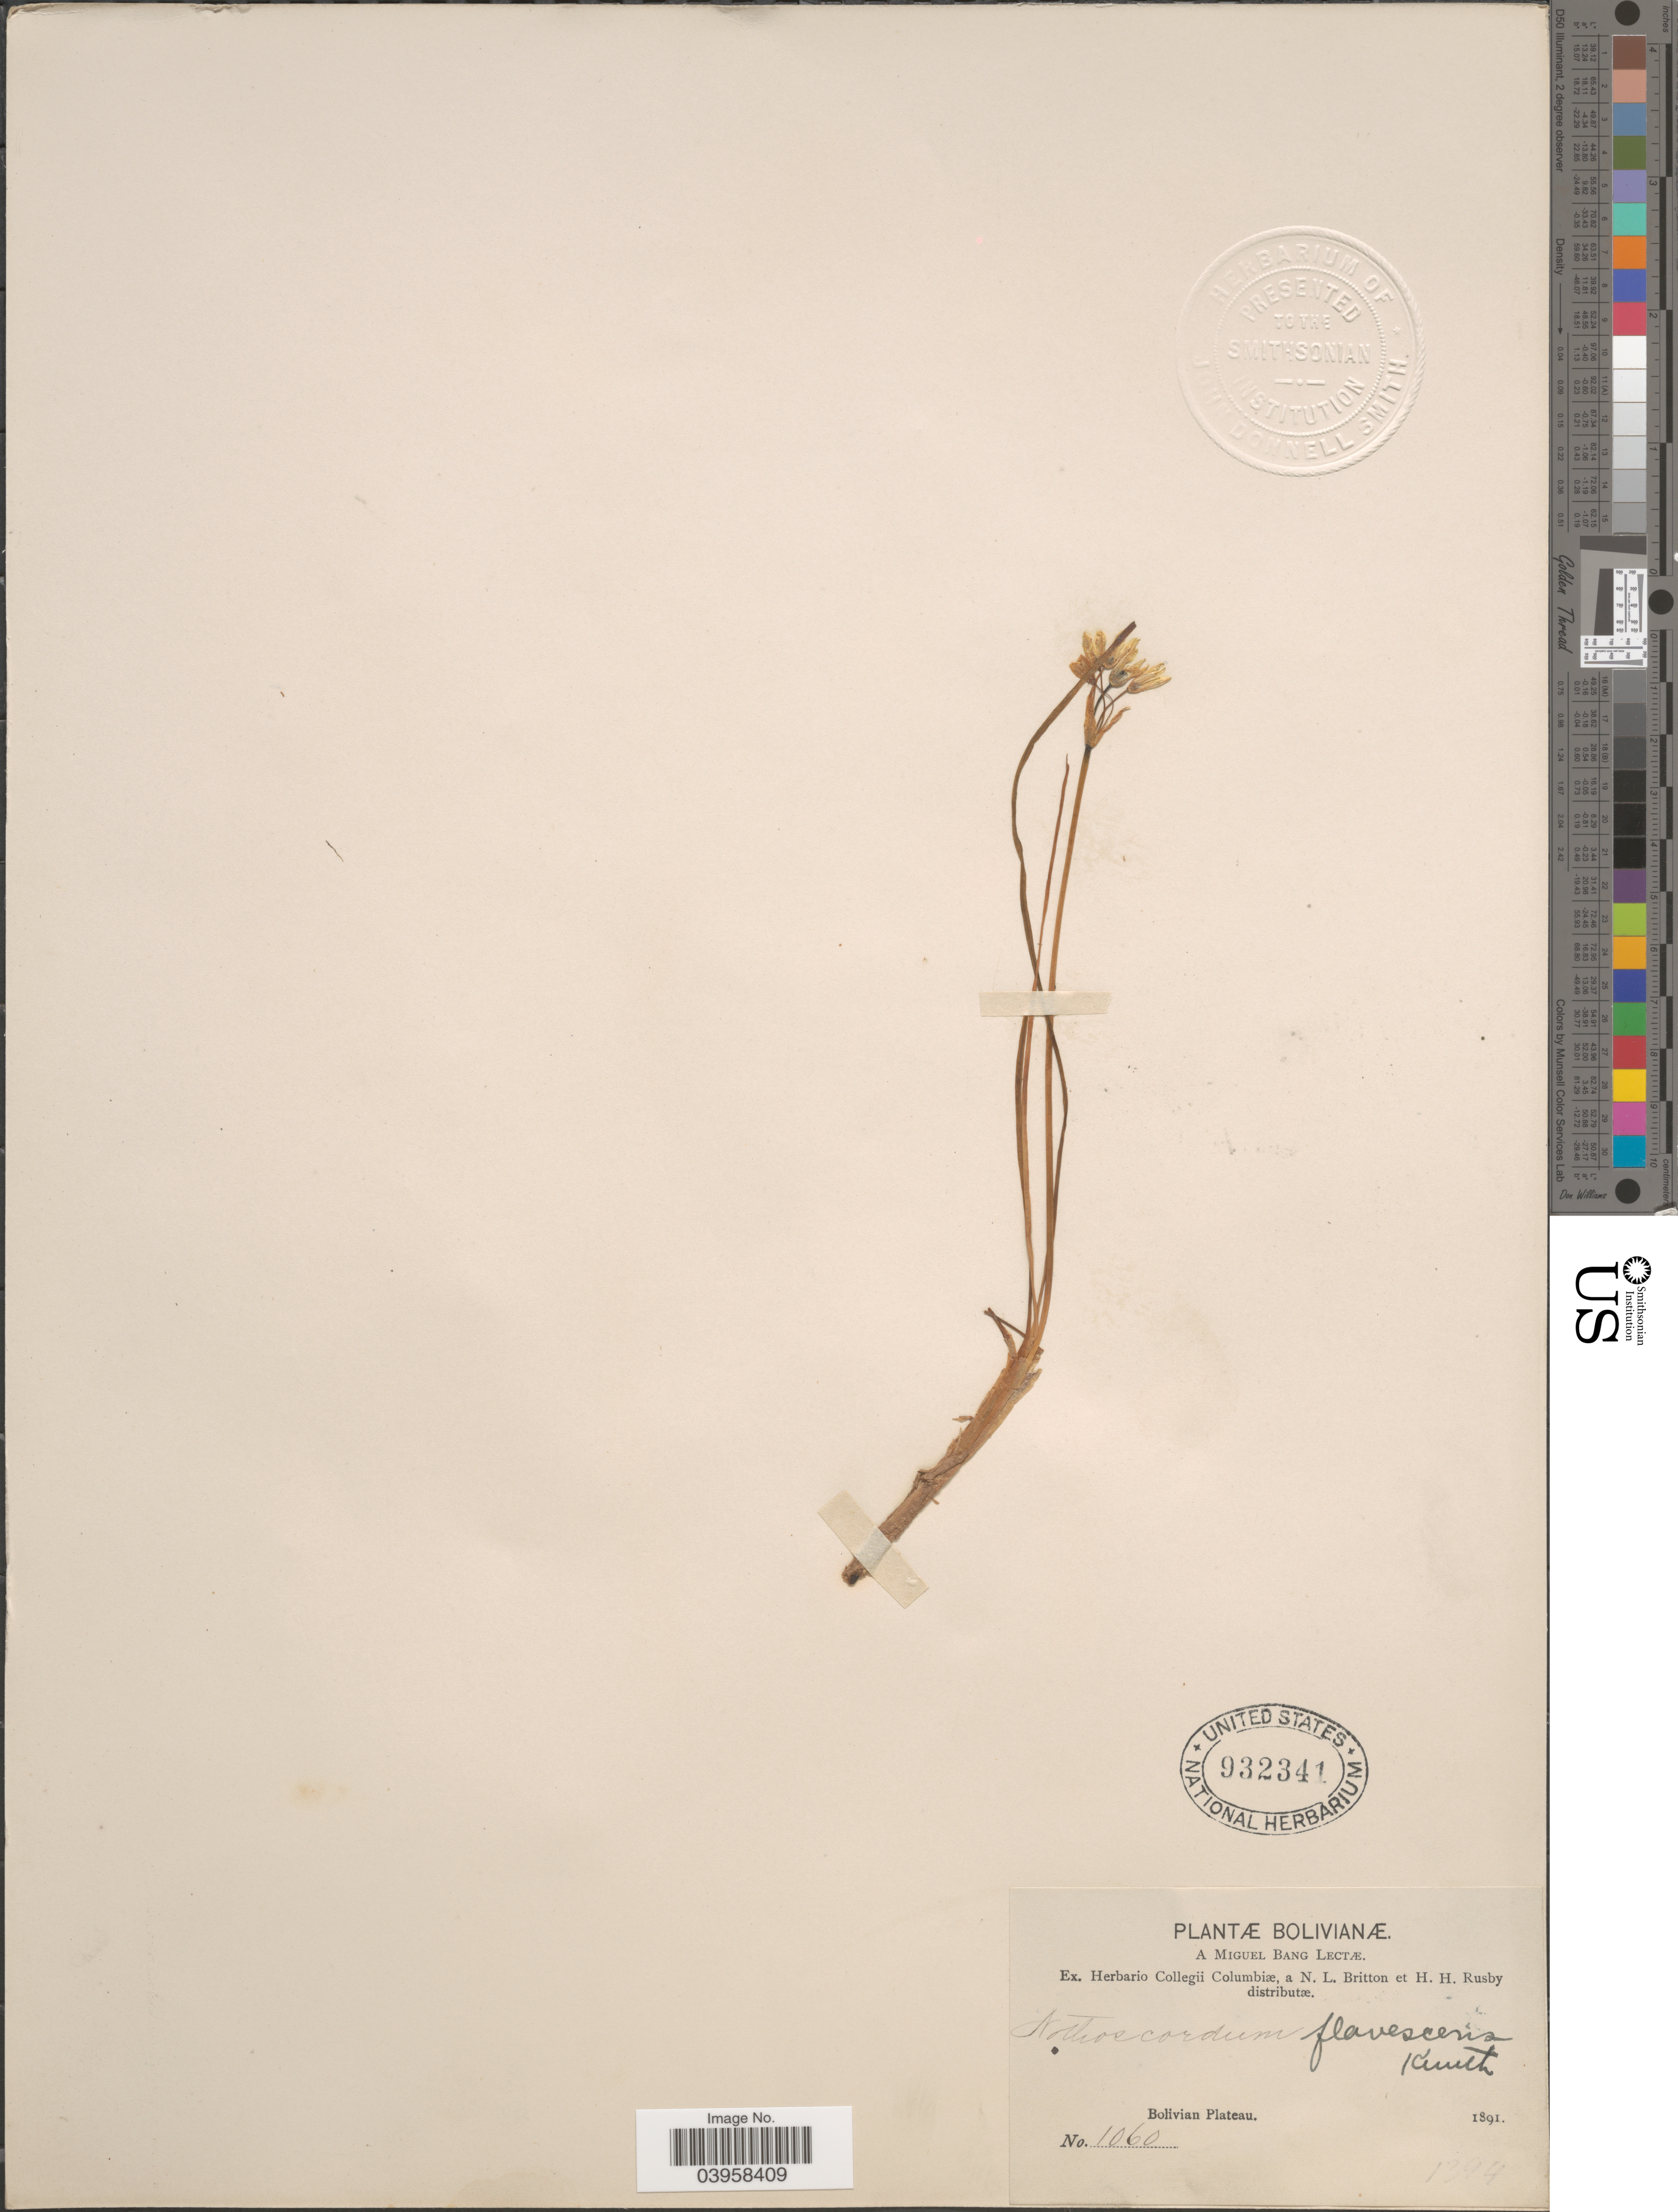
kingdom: Plantae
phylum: Tracheophyta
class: Liliopsida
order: Asparagales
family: Amaryllidaceae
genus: Nothoscordum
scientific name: Nothoscordum flavescens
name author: Kunth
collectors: M. Bang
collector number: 1060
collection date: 1891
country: Bolivia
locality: Bolivian Plateau.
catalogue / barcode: US 932341